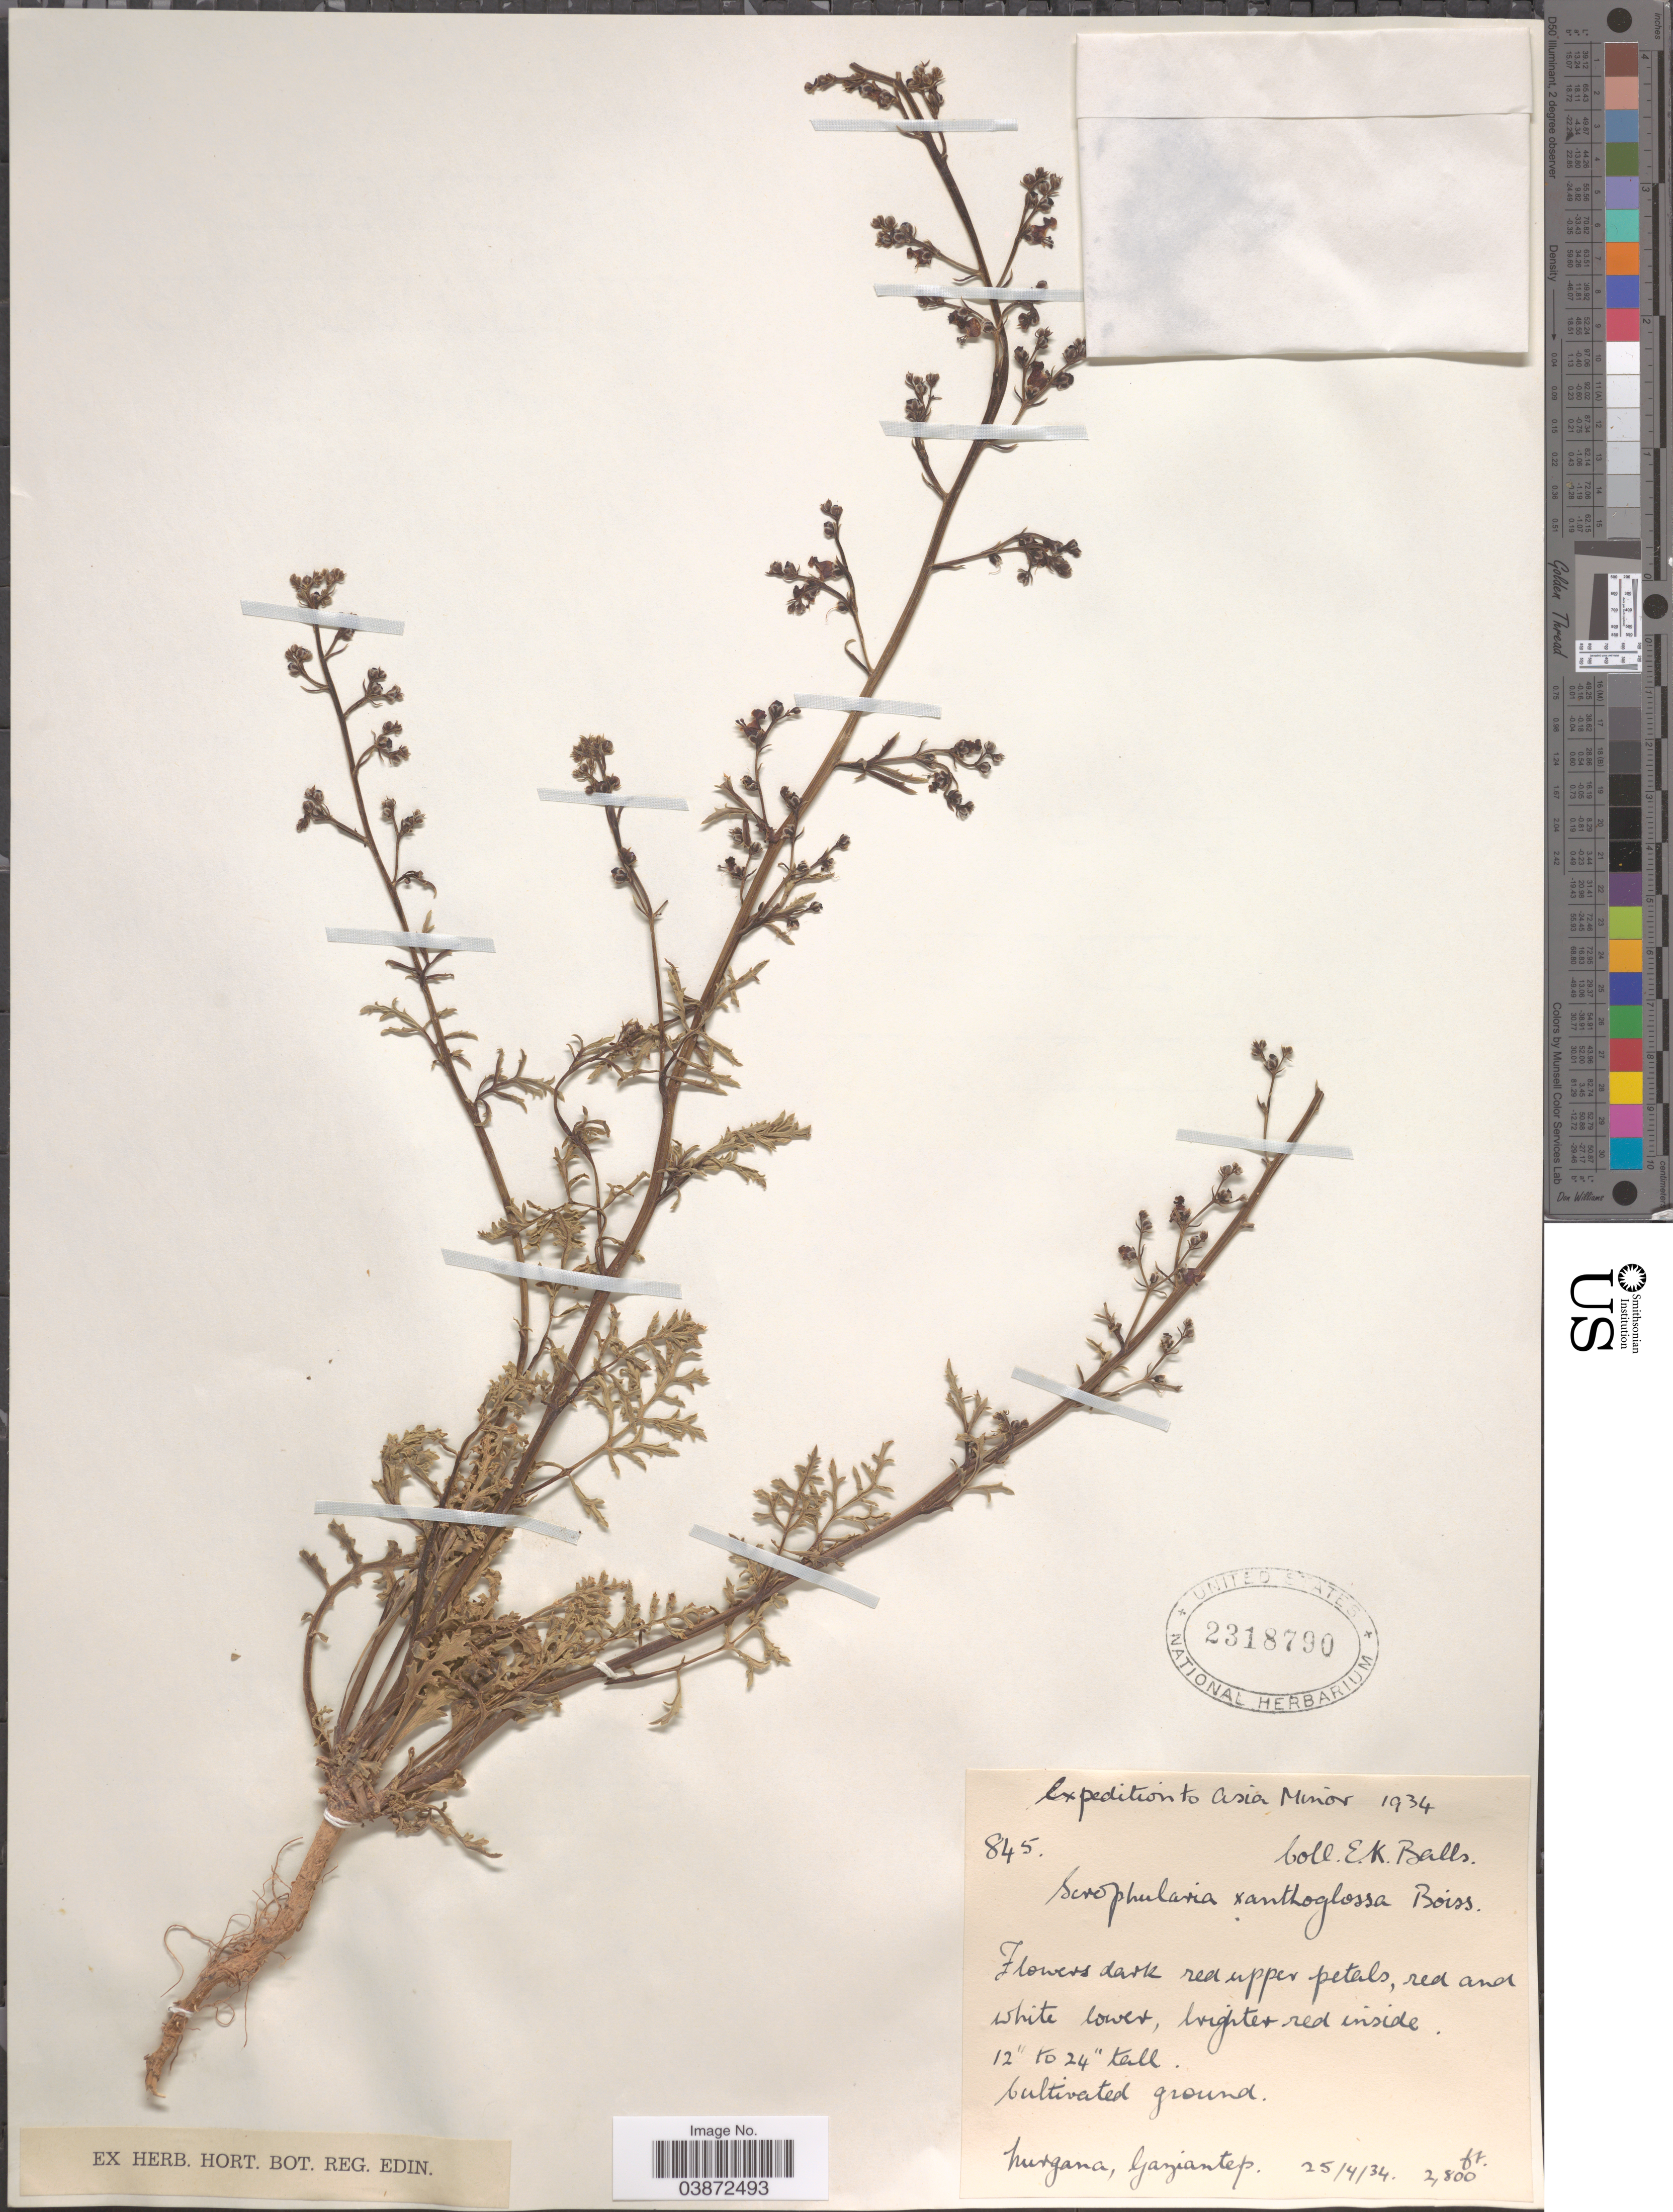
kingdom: Plantae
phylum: Tracheophyta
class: Magnoliopsida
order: Lamiales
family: Scrophulariaceae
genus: Scrophularia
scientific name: Scrophularia xanthoglossa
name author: Benth.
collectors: E. K. Balls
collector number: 845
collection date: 1934-04-24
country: Turkey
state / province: Gaziantep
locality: Asia Minor. Murgana.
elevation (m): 853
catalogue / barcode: US 2318790